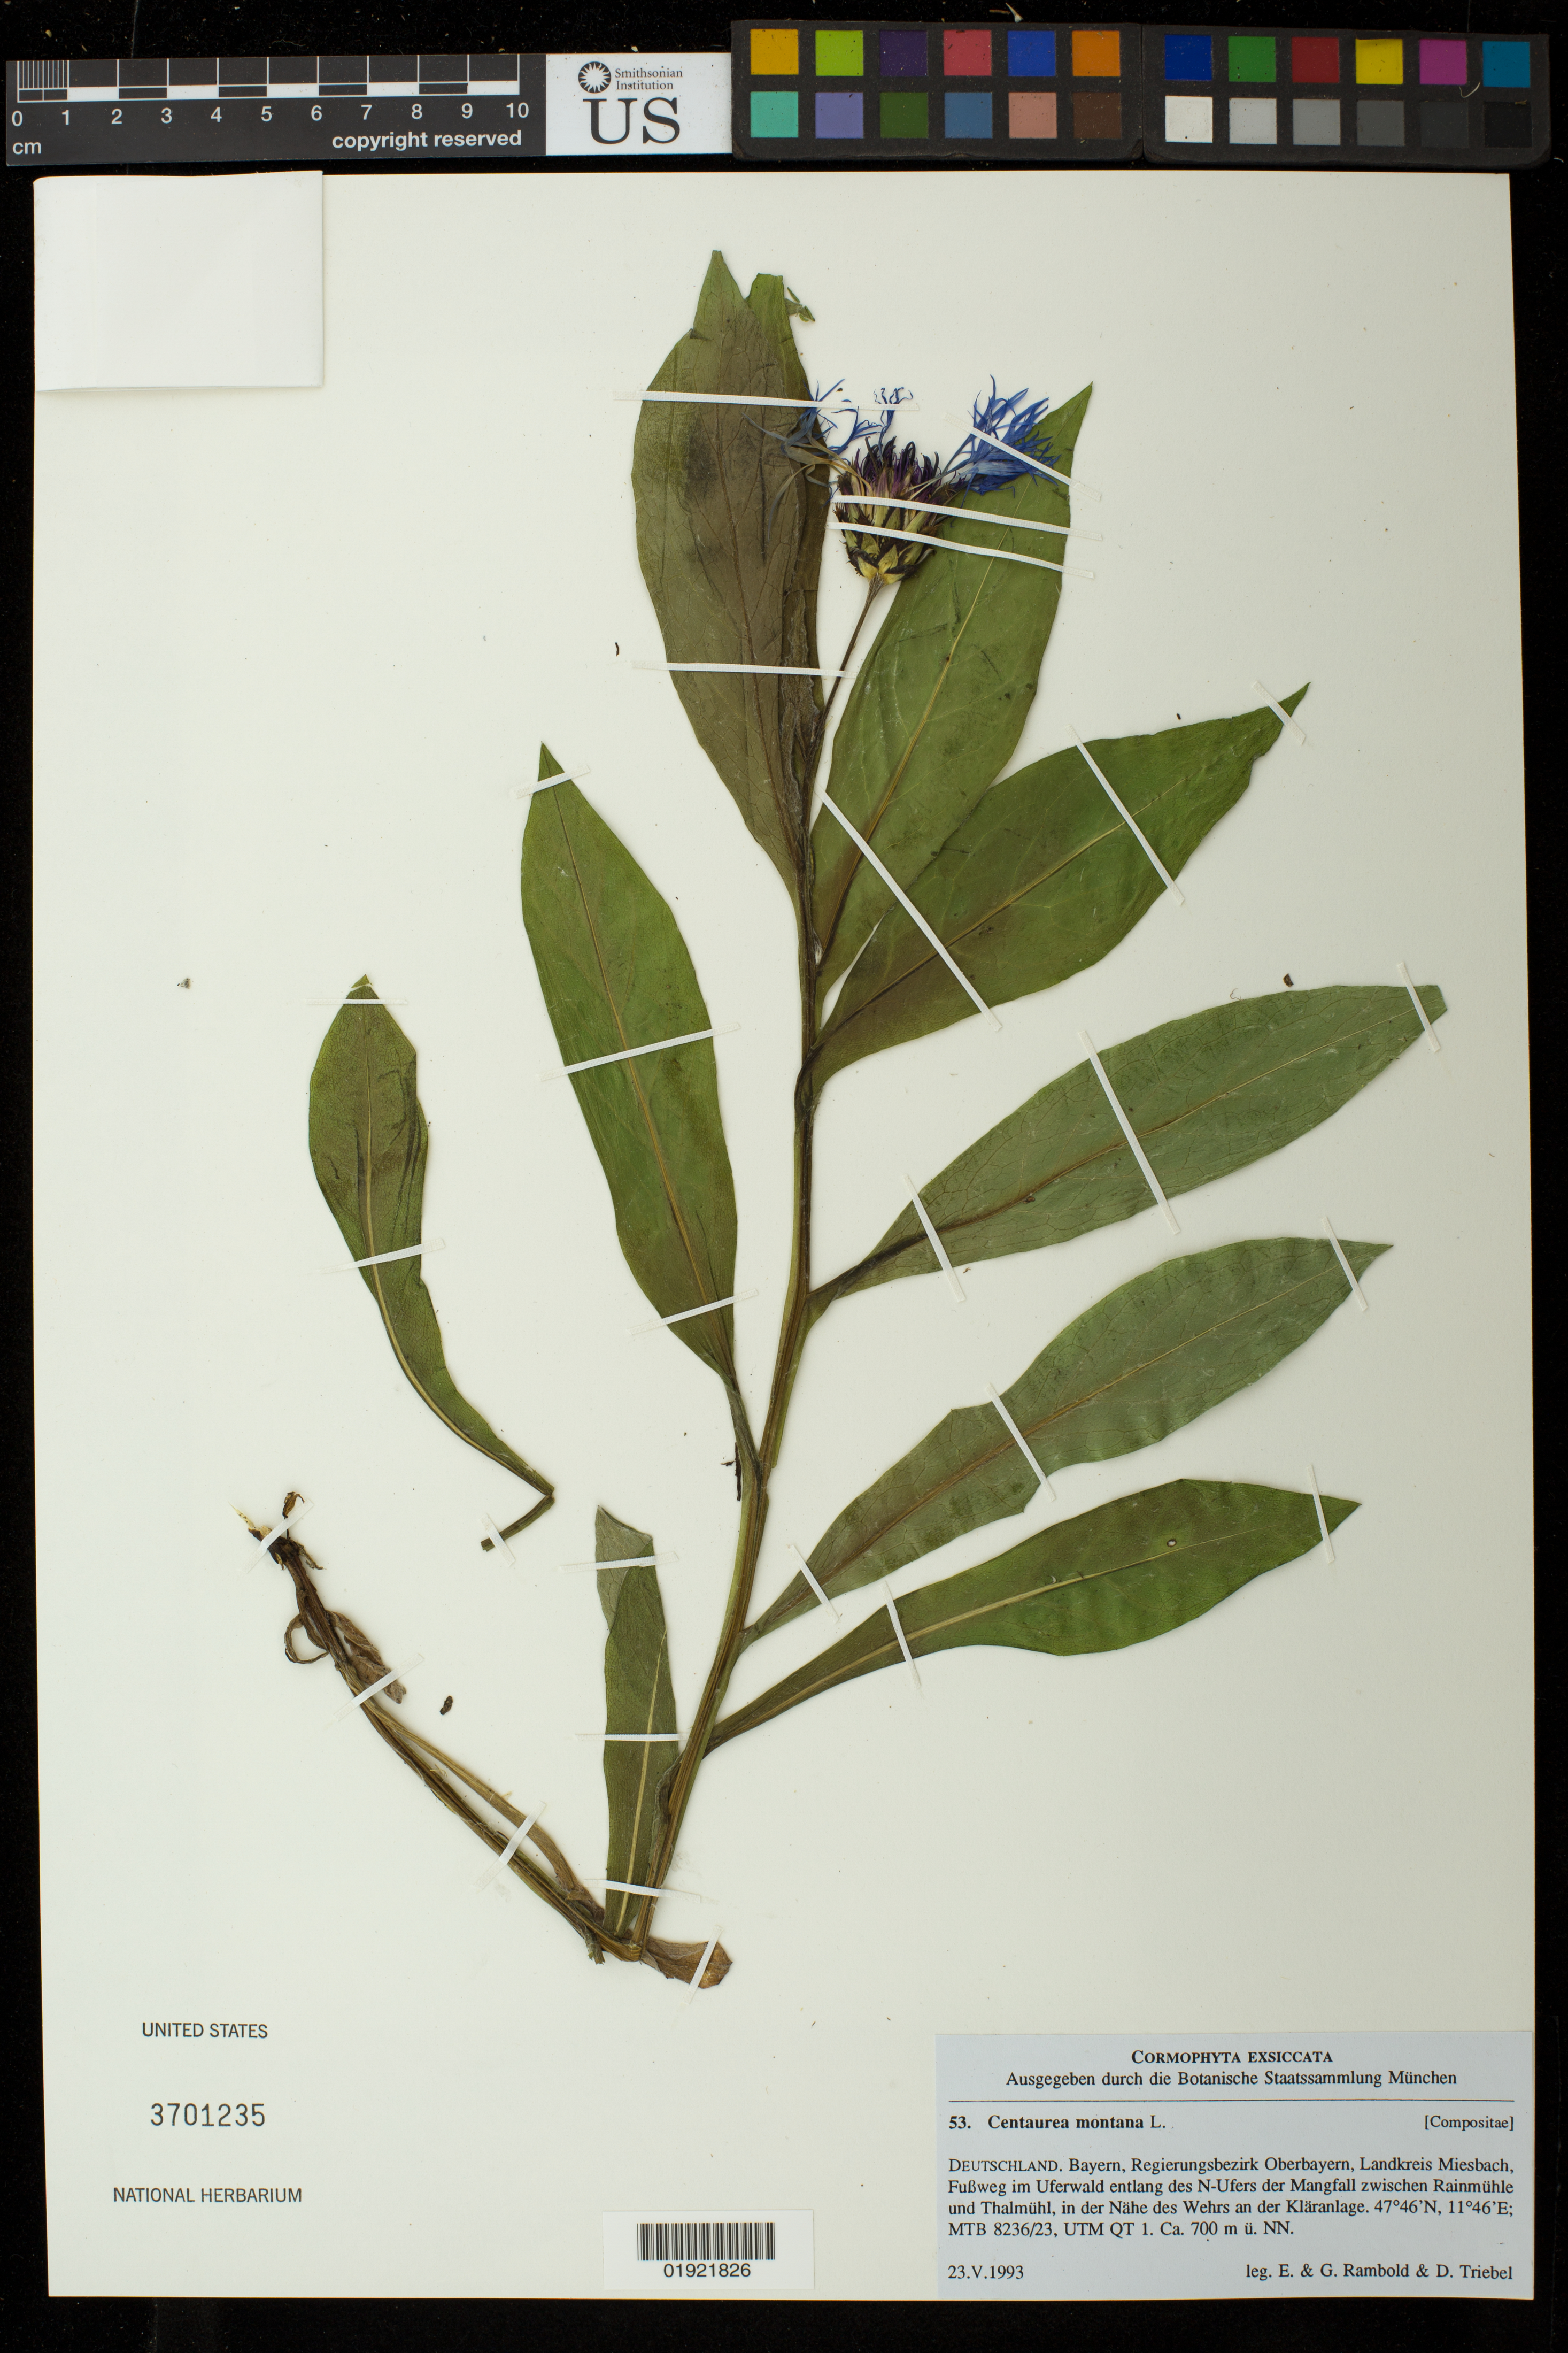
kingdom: Plantae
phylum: Tracheophyta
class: Magnoliopsida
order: Asterales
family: Asteraceae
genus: Centaurea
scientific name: Centaurea montana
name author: L.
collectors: E. Rambold, G. Rambold & D. Triebel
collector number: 53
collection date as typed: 23.V.1993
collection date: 1993-05-23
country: Germany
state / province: Bayern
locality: regierungsbezirk oberbayern, landkreis miesbach, fußweg im uferwald entlang des N-Ufers der Mangfall zwischen Rainmühle und thalmühl, in der Nähe des Wehrs an der Kläranlage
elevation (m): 700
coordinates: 47 46 0 N, 11 46 0 E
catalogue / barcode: US 3701235